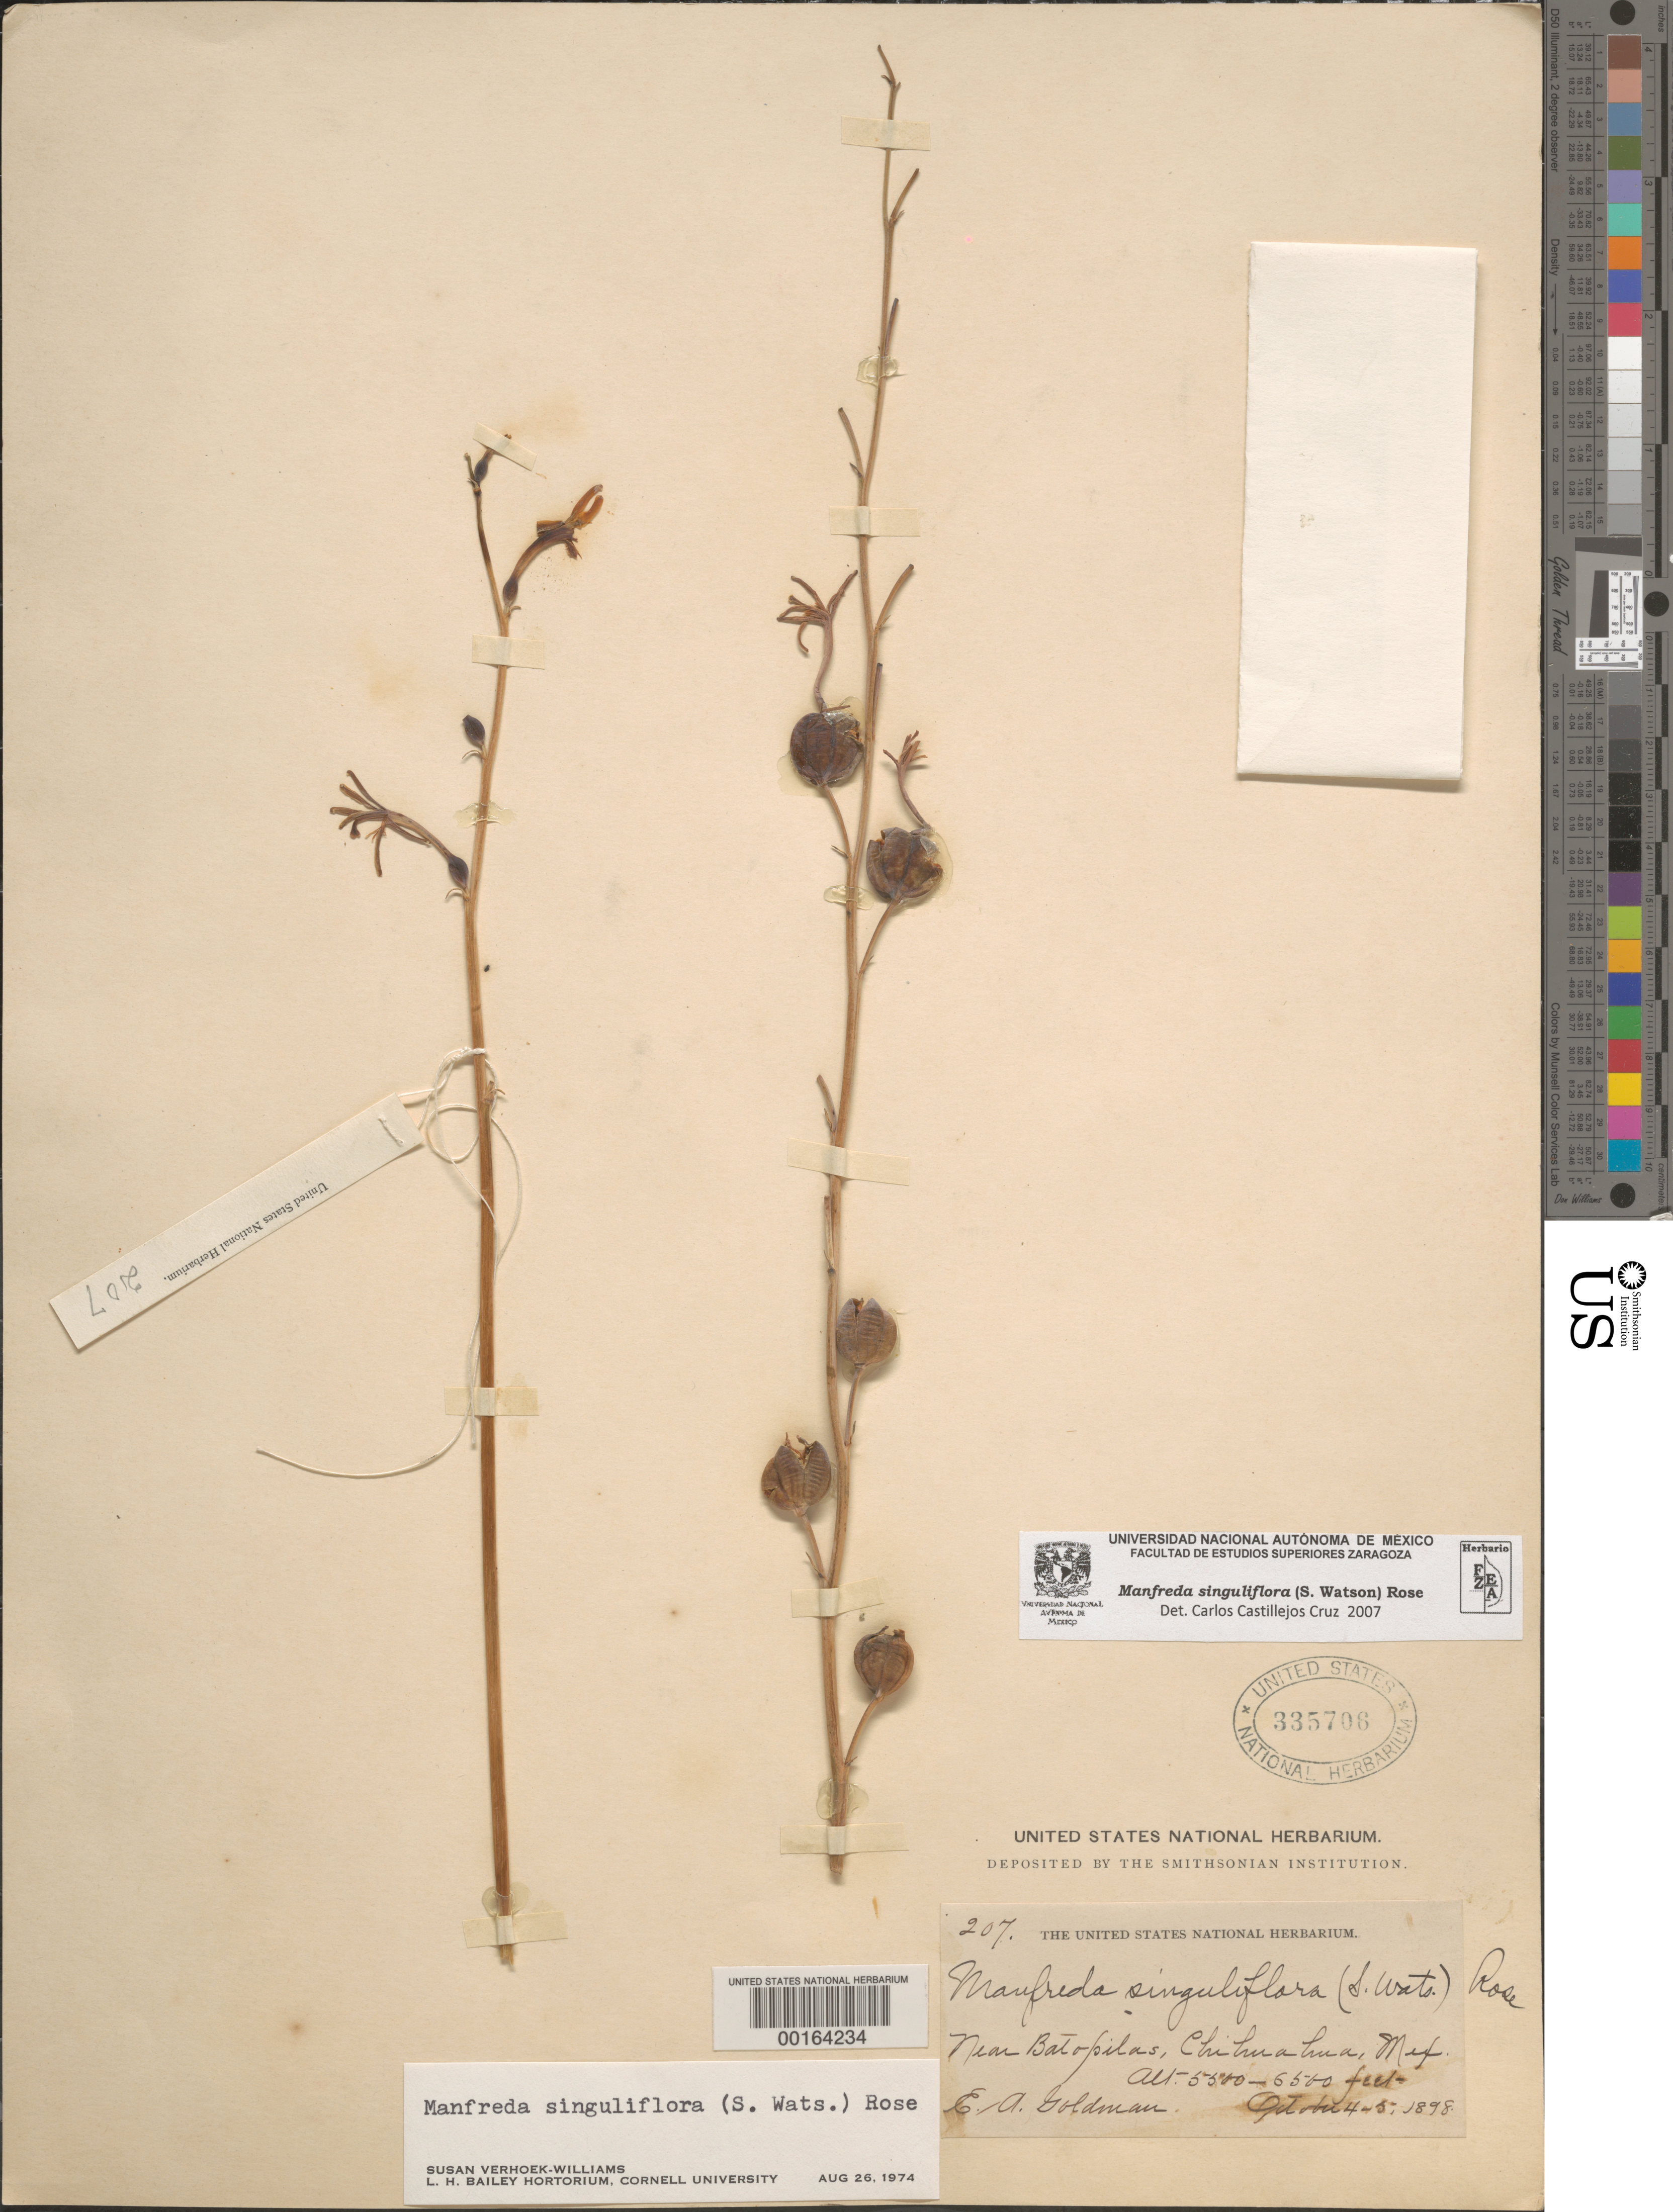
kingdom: Plantae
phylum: Tracheophyta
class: Liliopsida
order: Asparagales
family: Asparagaceae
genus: Manfreda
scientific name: Manfreda rubescens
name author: Rose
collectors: E. A. Goldman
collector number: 207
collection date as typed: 04 Oct 1898 to 05 Oct 1898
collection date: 1898-10-04/1898-10-05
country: Mexico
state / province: Chihuahua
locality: Near Batopilas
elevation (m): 1676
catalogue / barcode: US 335706